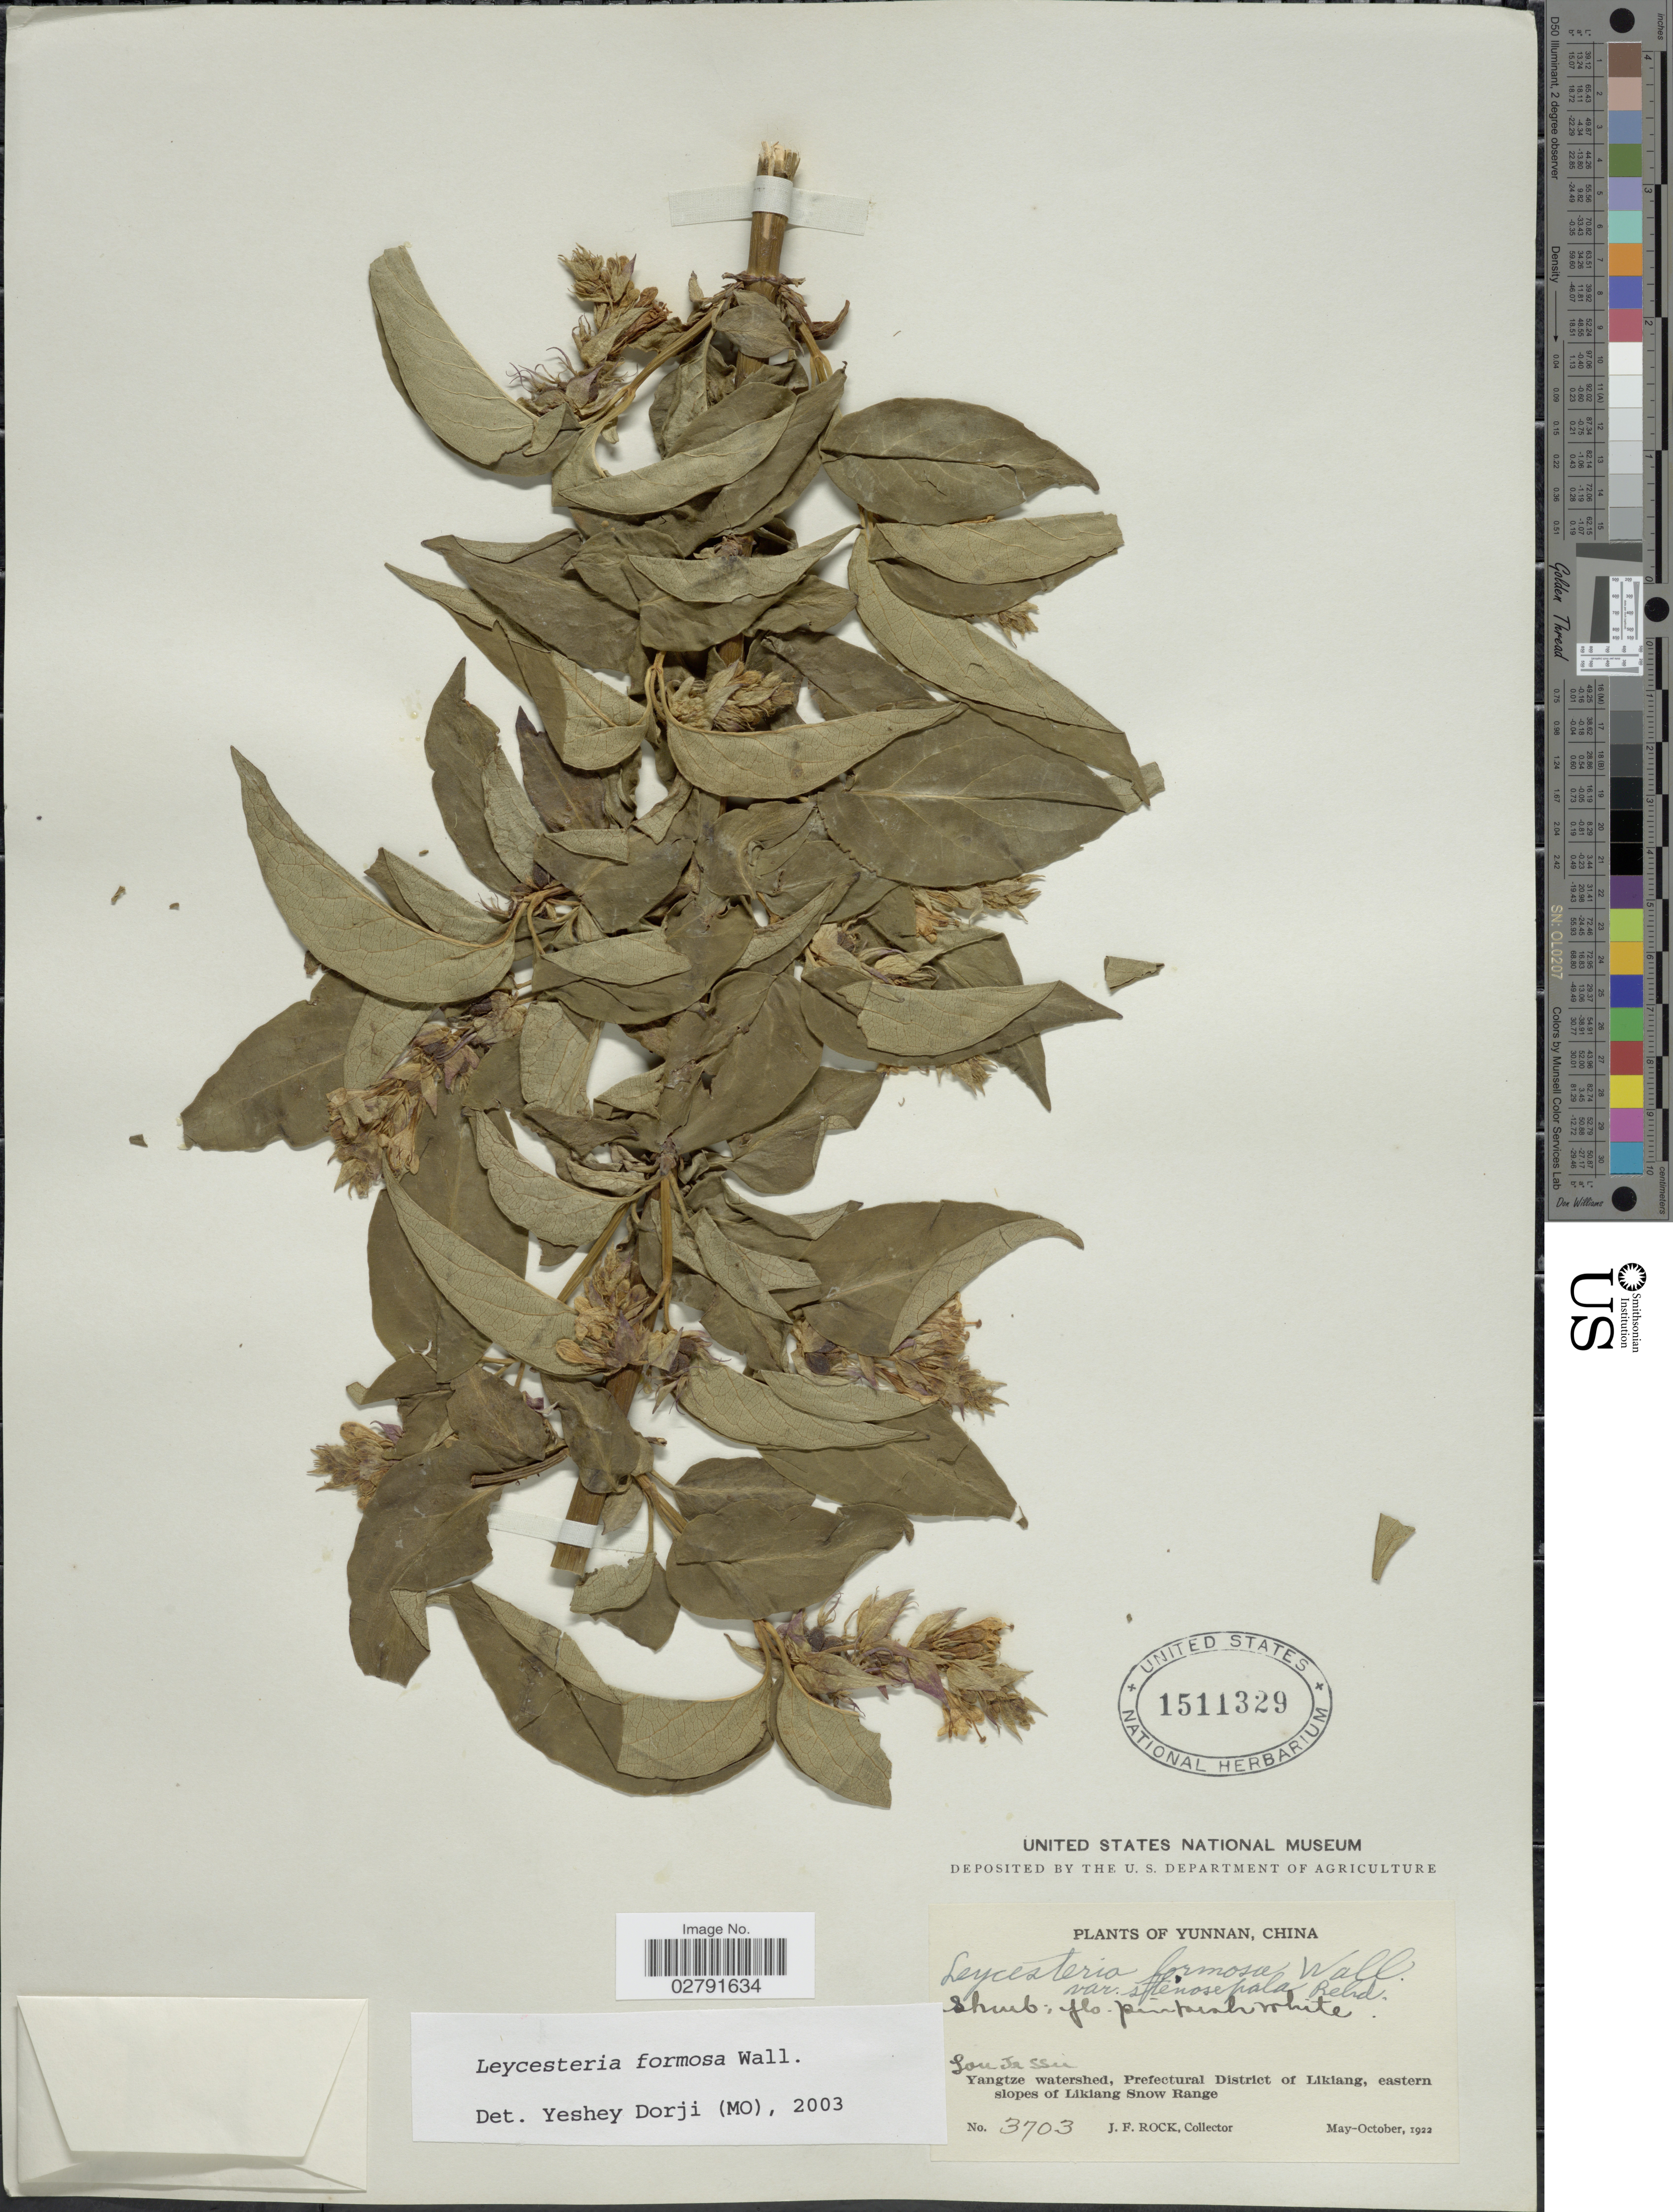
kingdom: Plantae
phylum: Tracheophyta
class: Magnoliopsida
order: Dipsacales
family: Caprifoliaceae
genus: Leycesteria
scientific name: Leycesteria formosa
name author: Wall.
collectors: J. Rock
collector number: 3703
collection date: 1922-05/1922-10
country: China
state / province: Yunnan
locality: Lou Ja Ssu, Yangtze watershed, Prefectural District of Likiang, eastern slopes of Likiang Snow Range.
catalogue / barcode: US 1511329